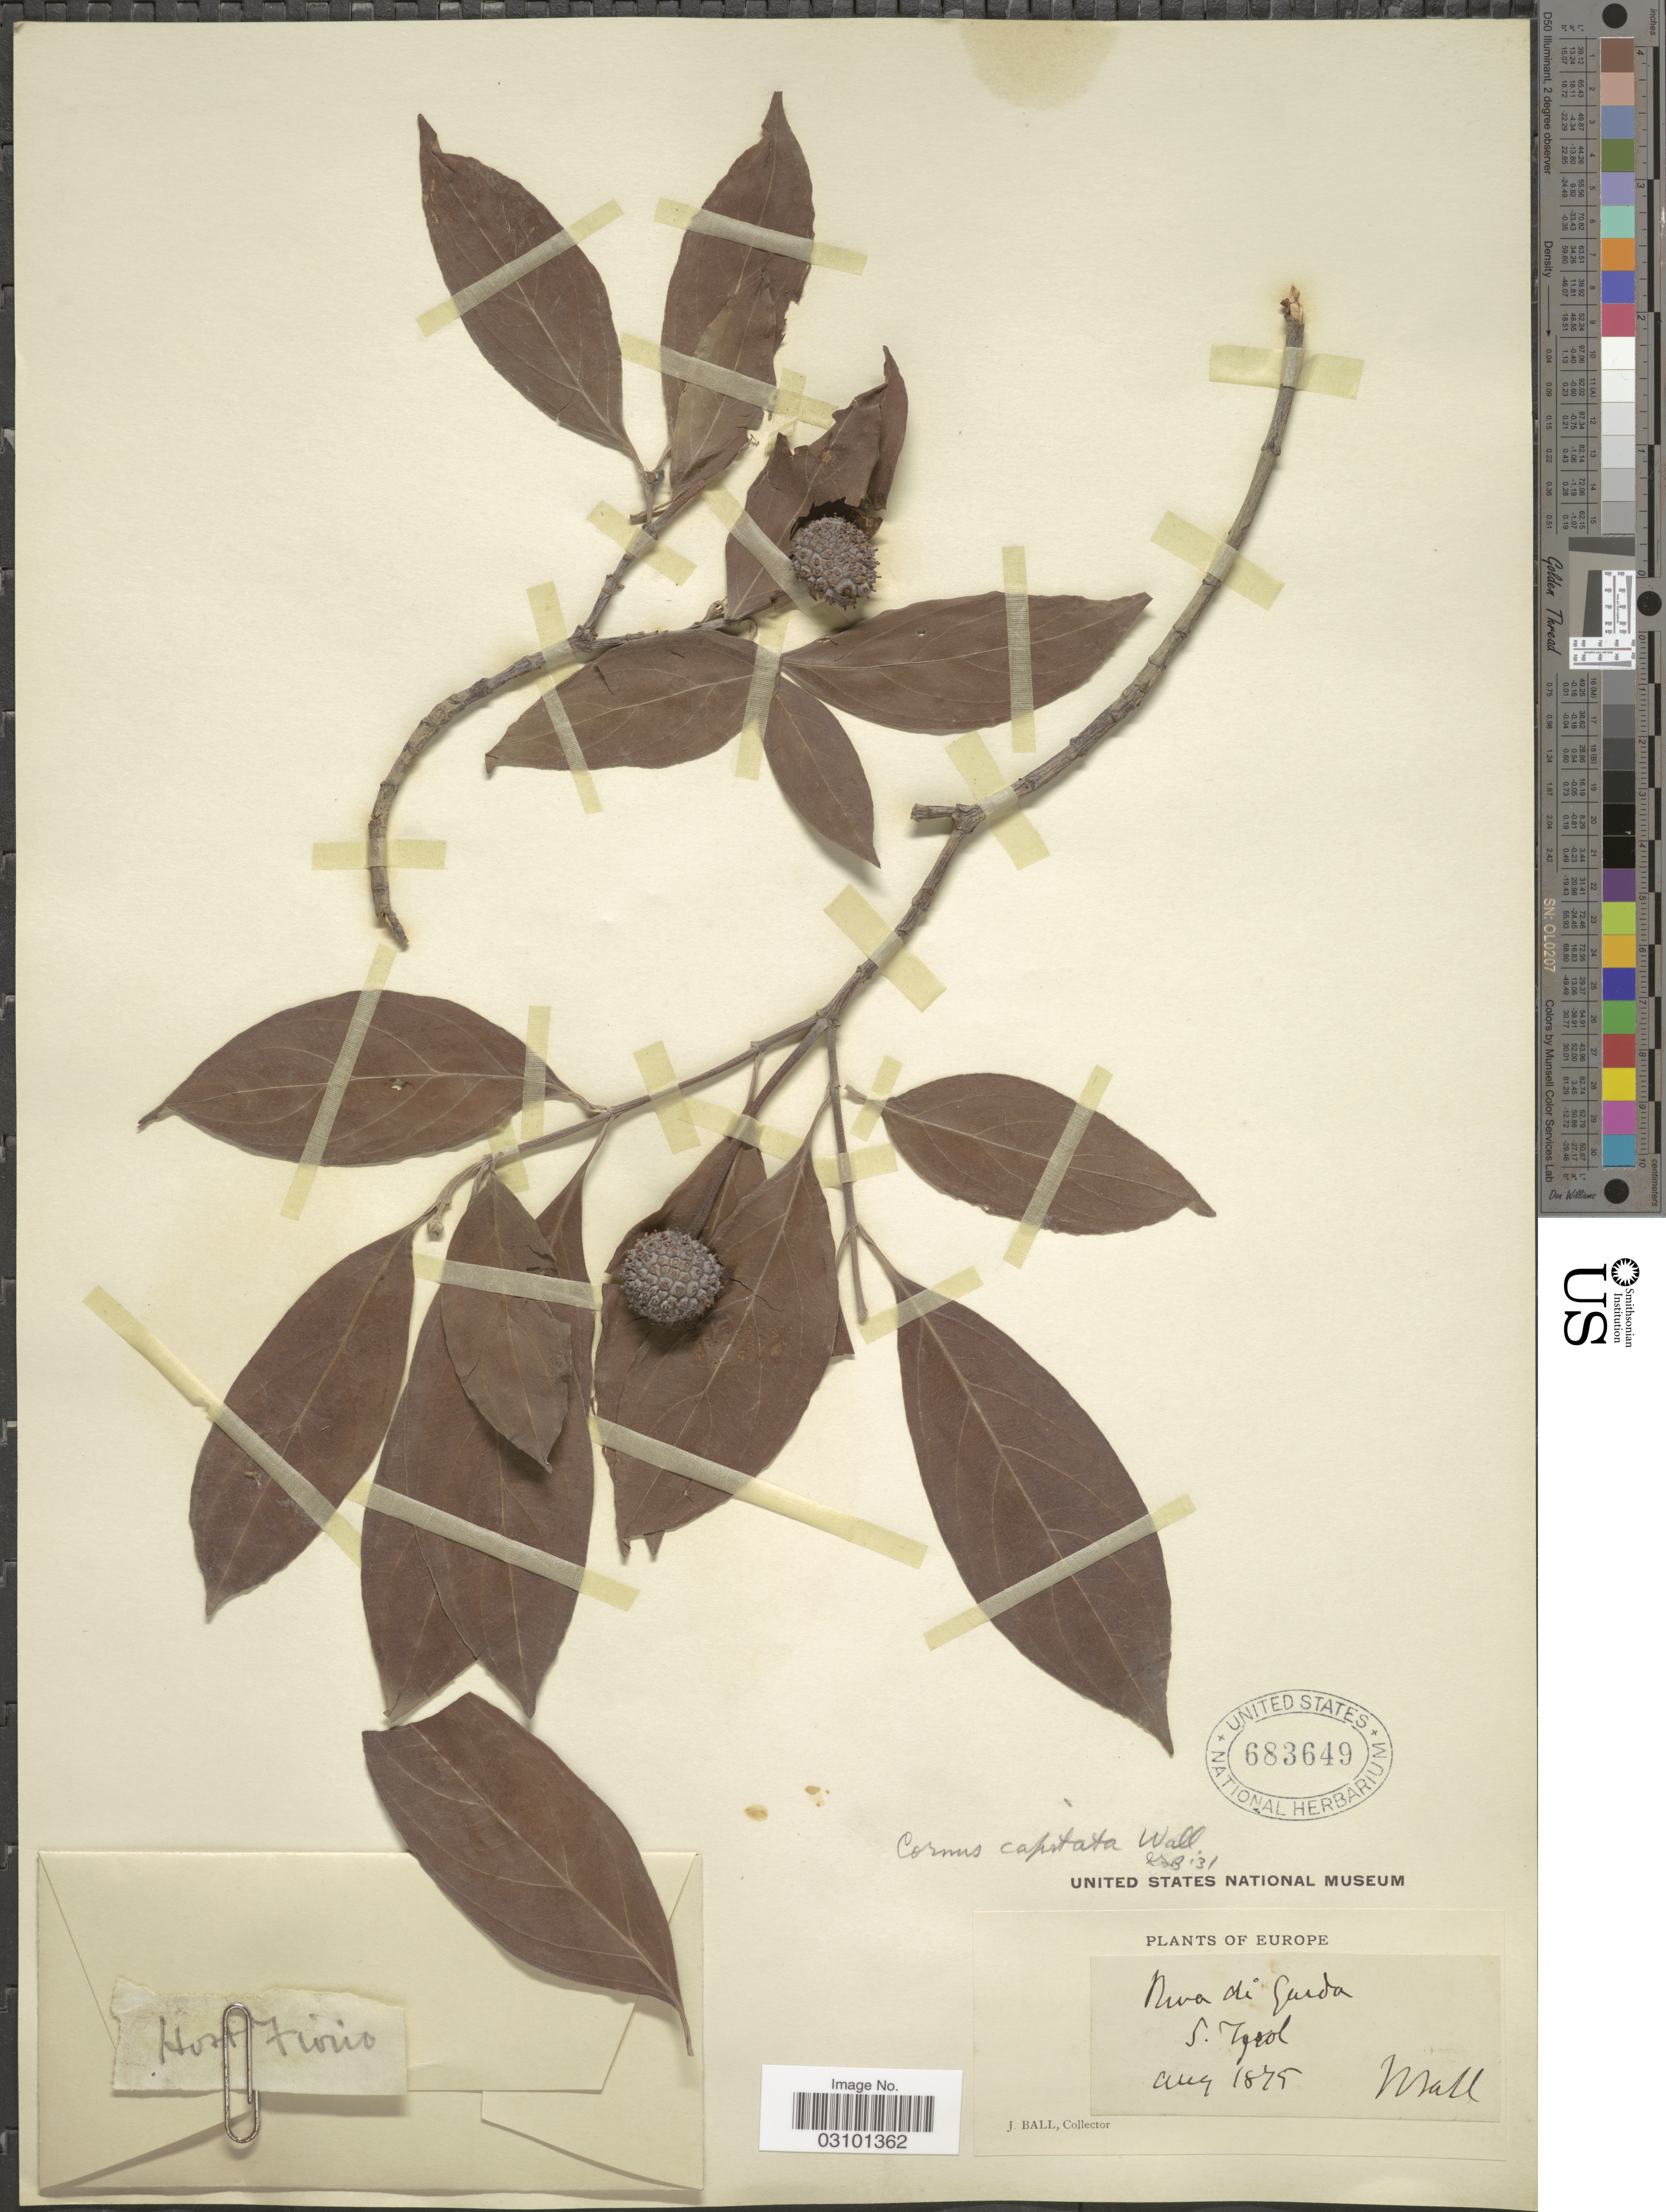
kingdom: Plantae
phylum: Tracheophyta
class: Magnoliopsida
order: Cornales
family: Cornaceae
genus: Cornus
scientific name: Cornus capitata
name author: Wall.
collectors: J. Ball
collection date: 1875-08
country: Italy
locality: S. Tyrol. Riva di garda.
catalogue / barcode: US 683649